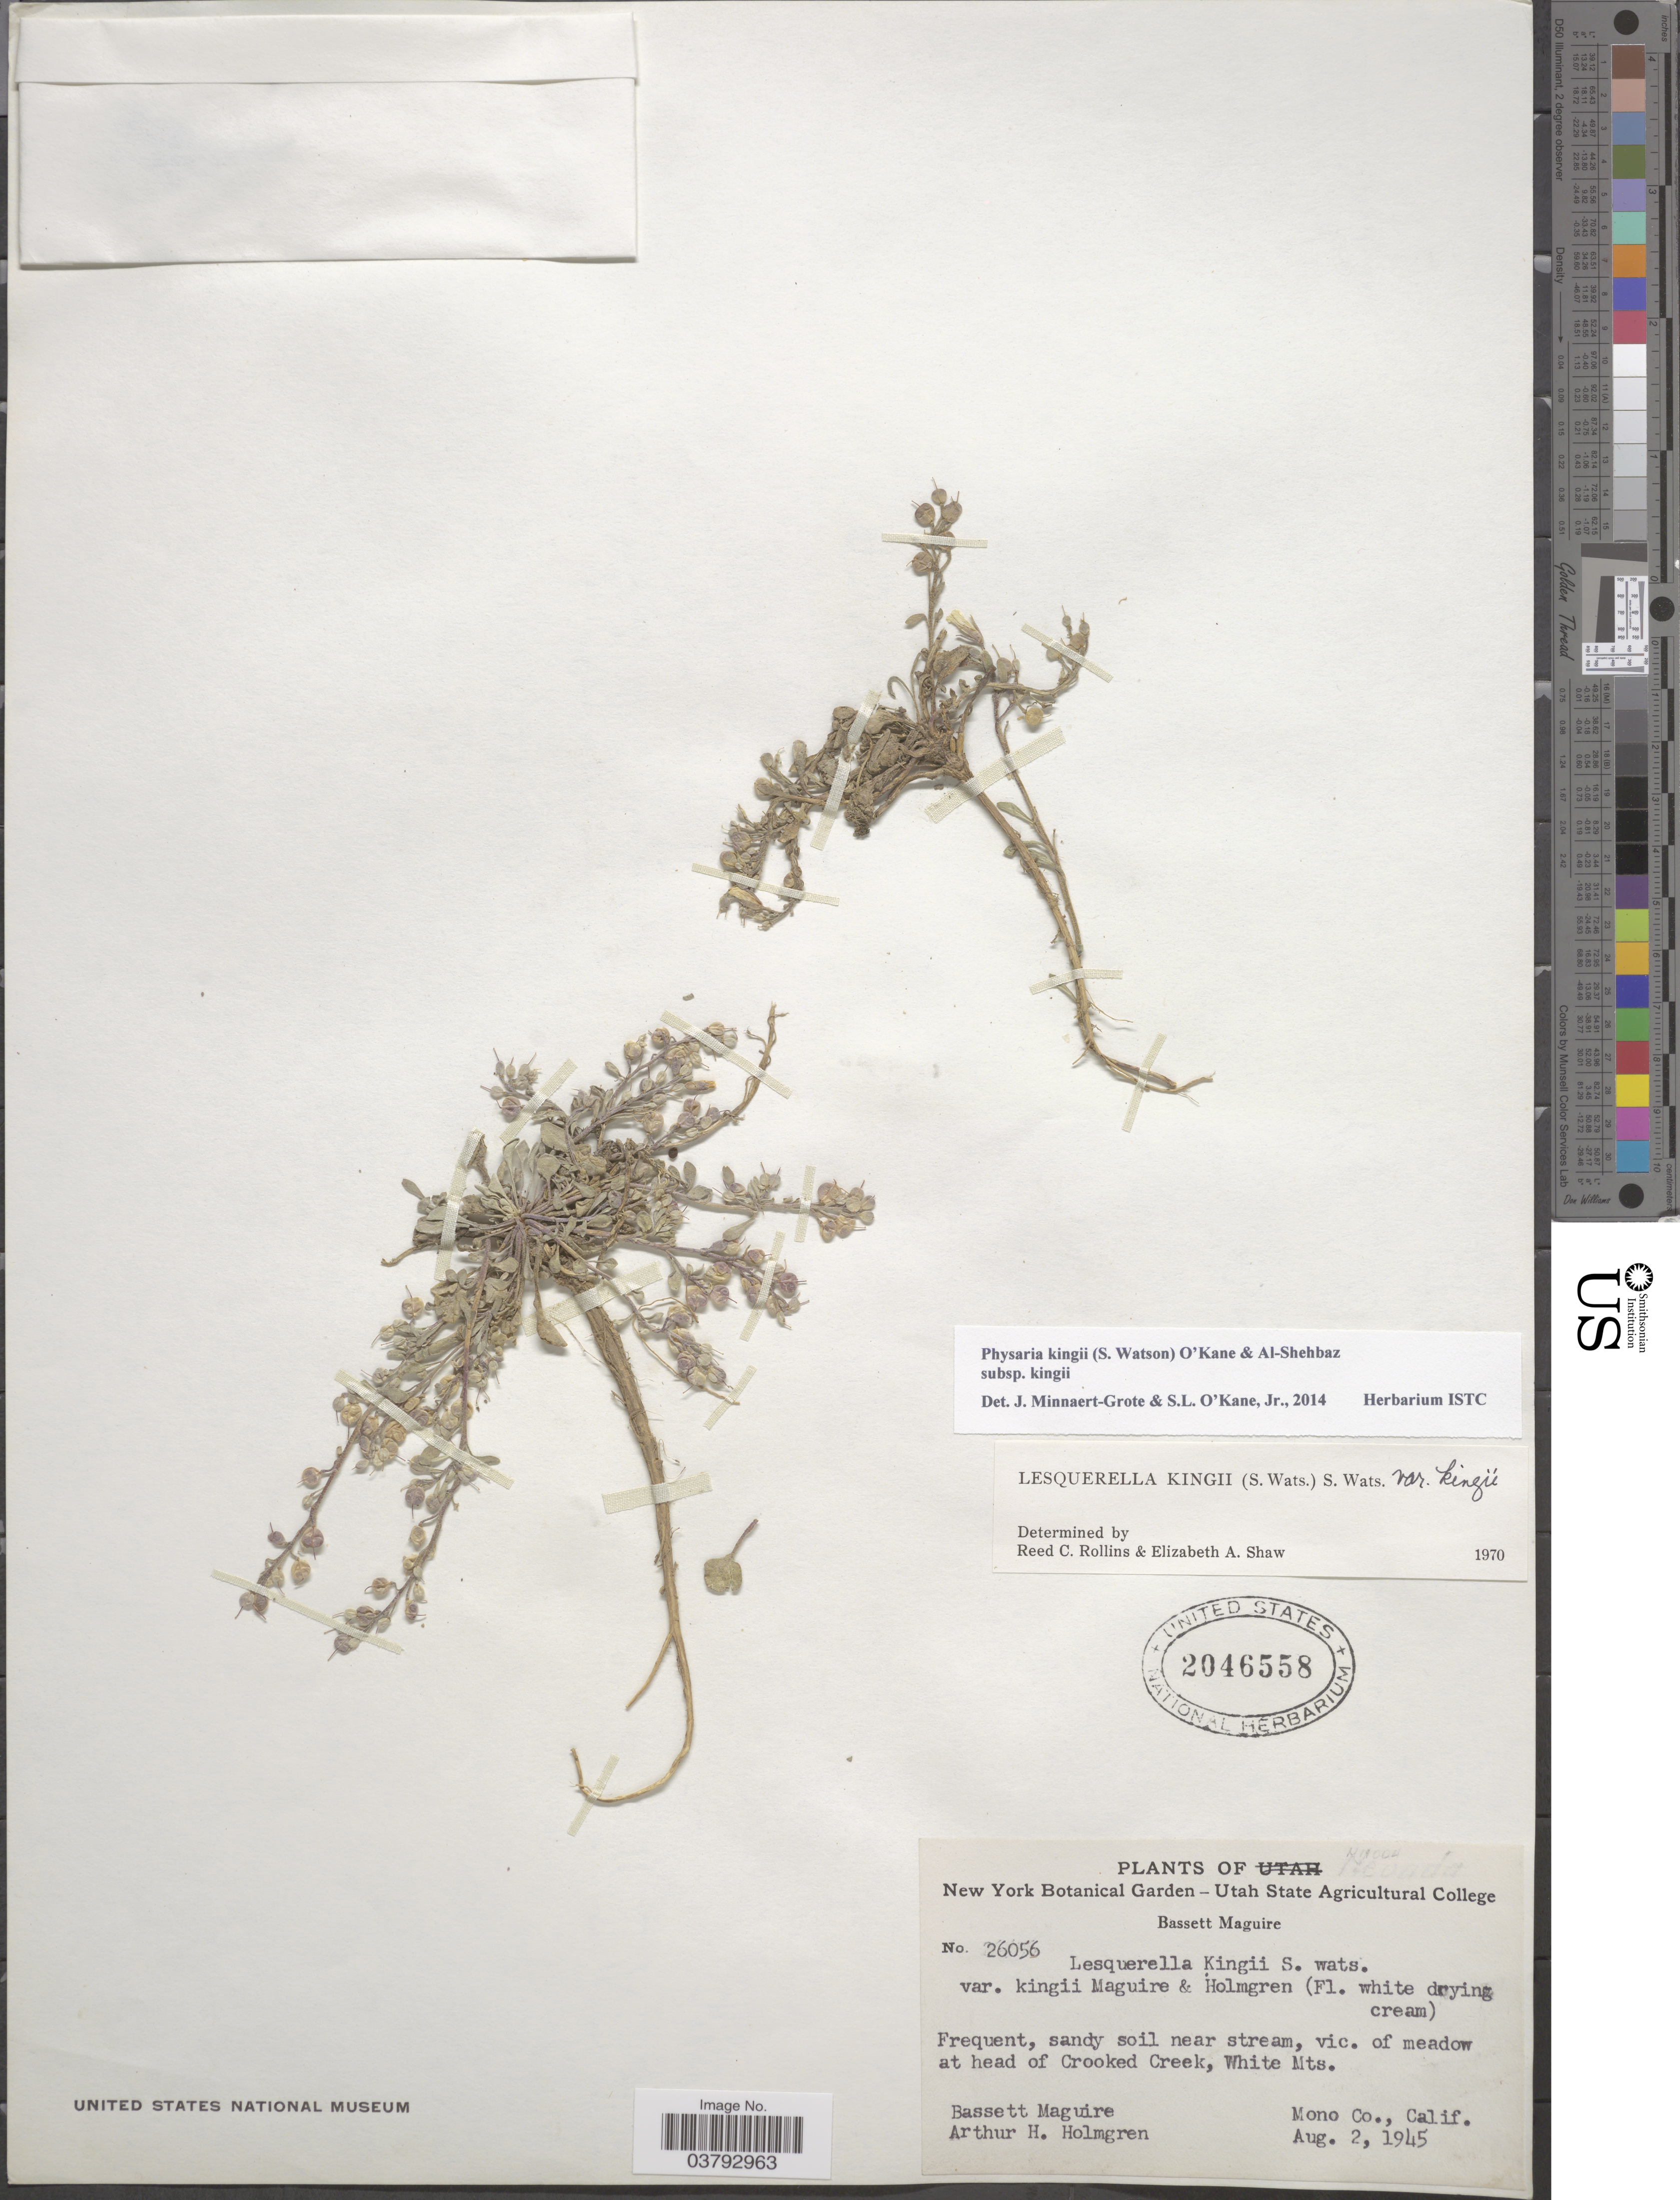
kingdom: Plantae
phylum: Tracheophyta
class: Magnoliopsida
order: Brassicales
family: Brassicaceae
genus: Physaria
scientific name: Physaria kingii subsp. kingii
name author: S. Watson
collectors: B. Maguire & A. H. Holmgren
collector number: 26056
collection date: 1945-08-02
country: United States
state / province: California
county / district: Mono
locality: Vic. of meadow at head of Crooked Creek, White Mts. Mono Co.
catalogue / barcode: US 2046558